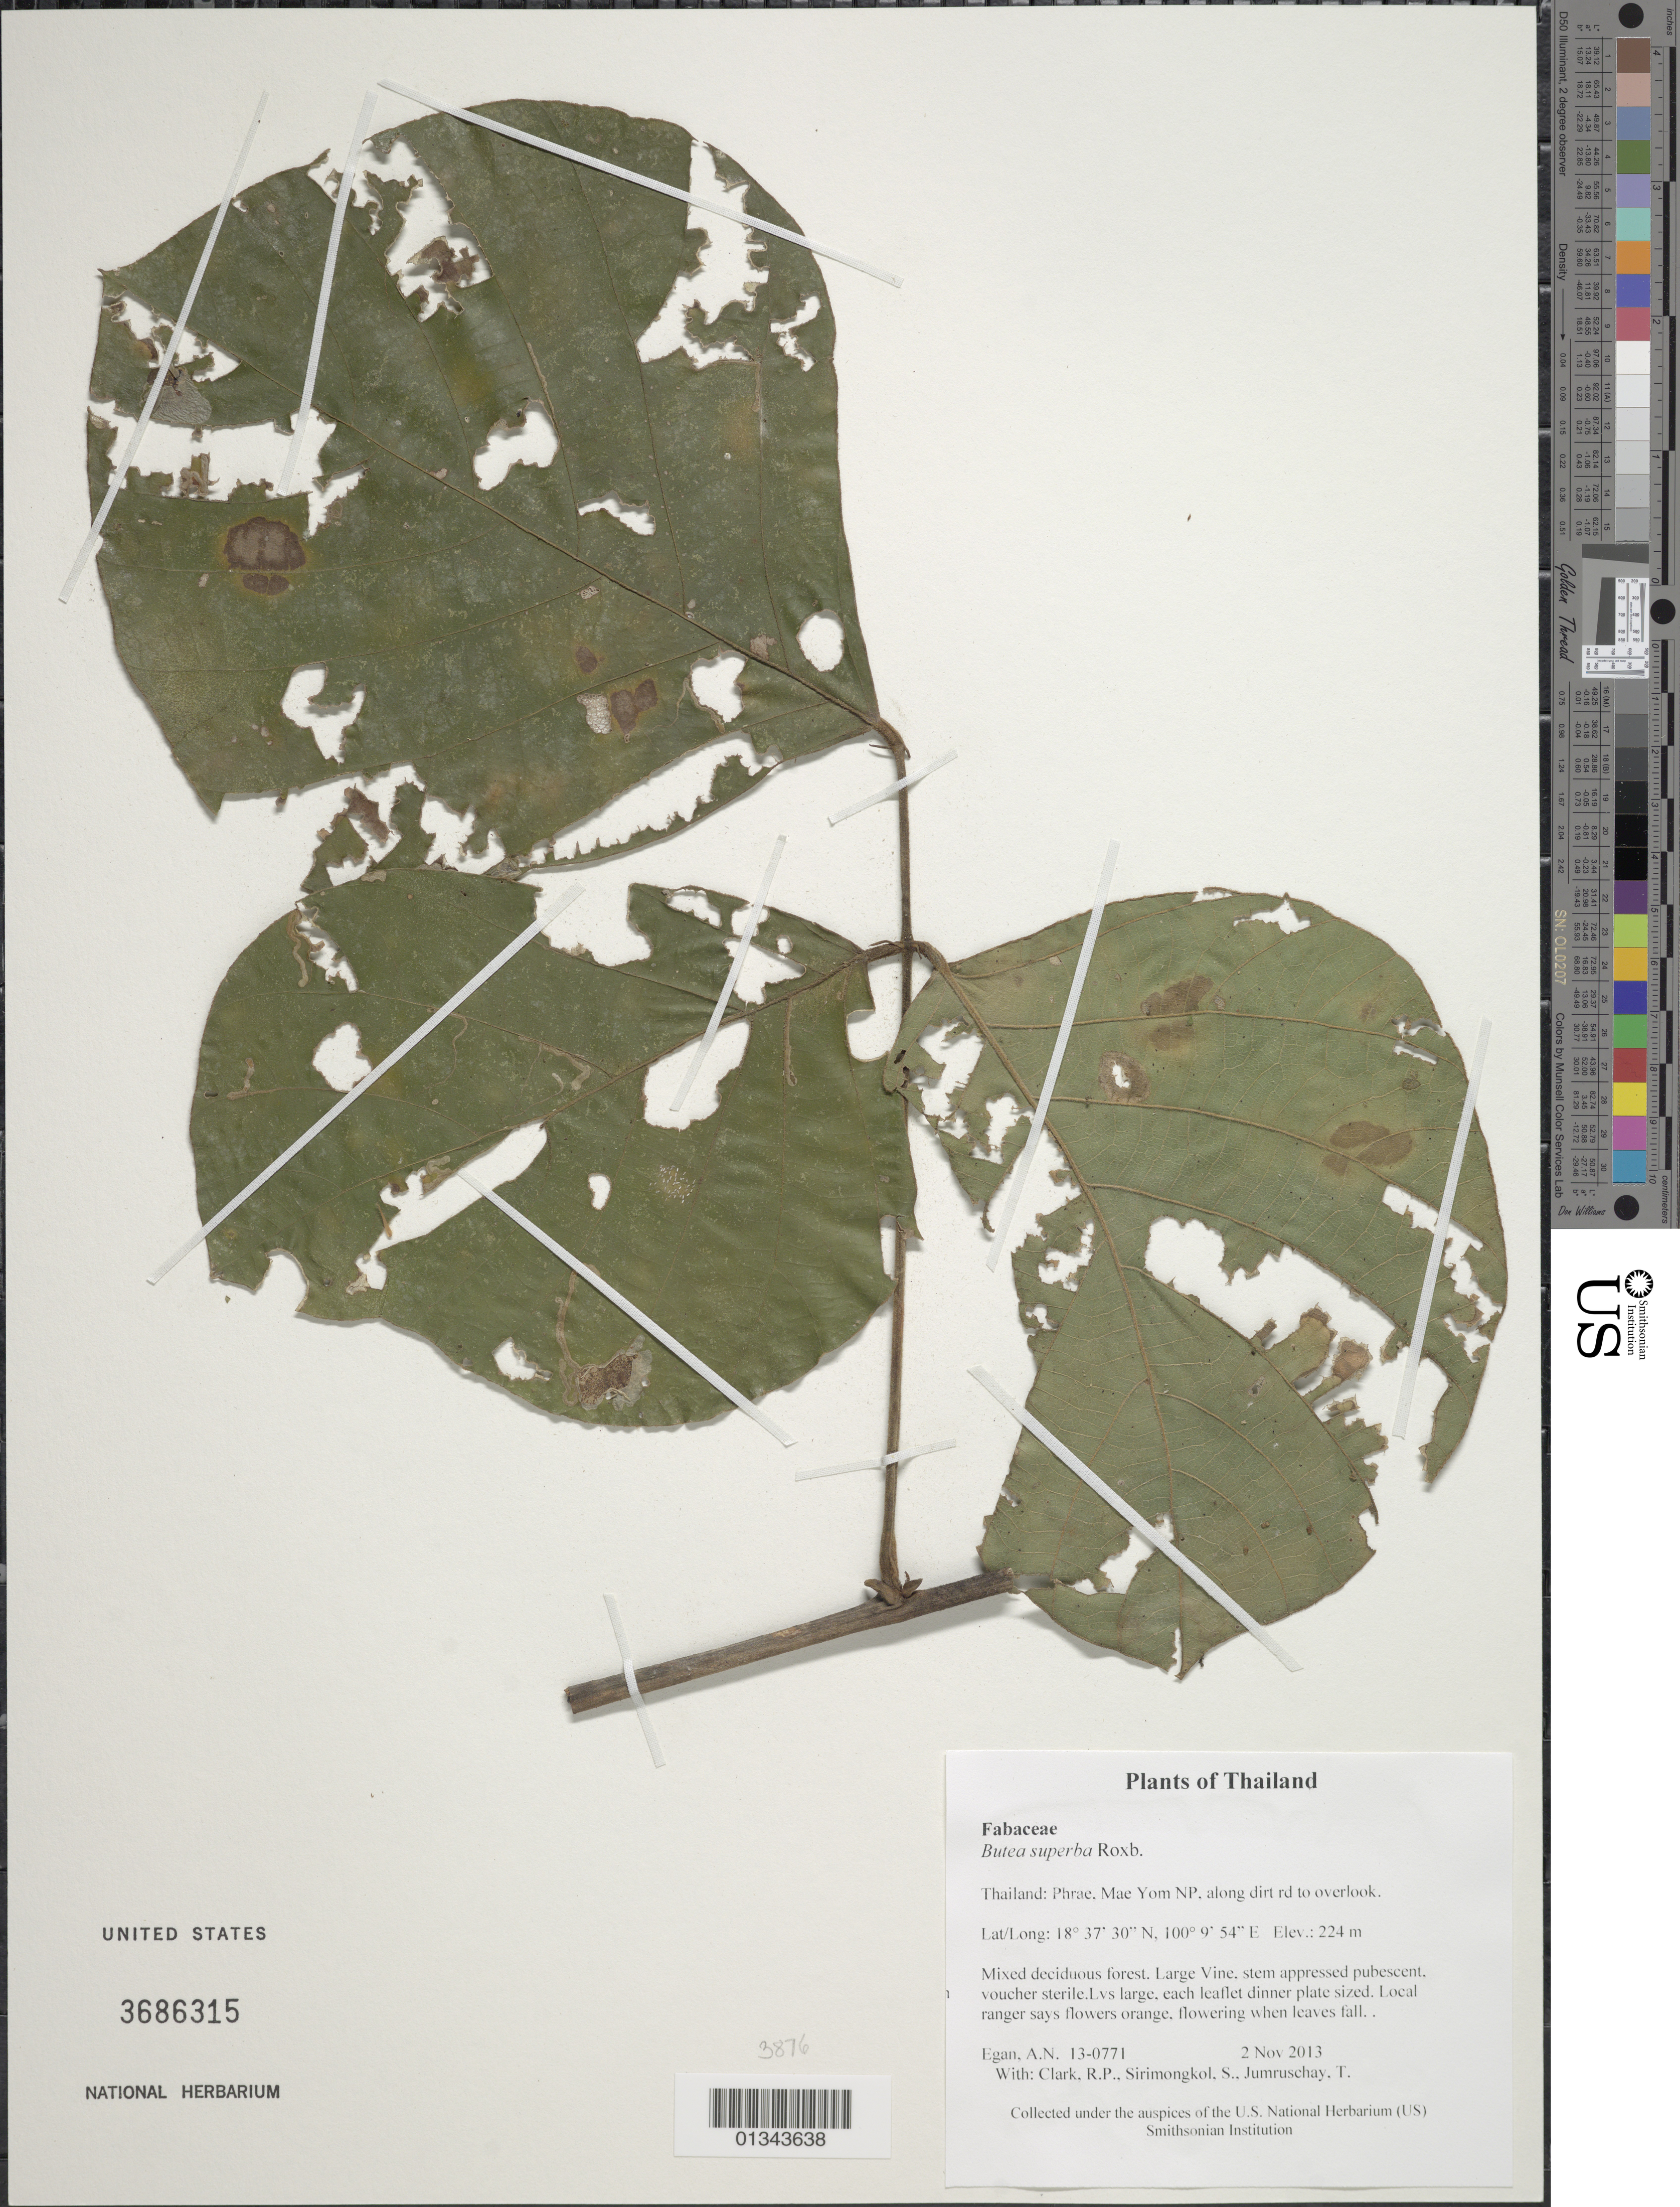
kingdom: Plantae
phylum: Tracheophyta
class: Magnoliopsida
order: Fabales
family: Fabaceae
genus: Butea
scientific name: Butea superba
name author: Roxb.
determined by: Egan, Ashley N., (US), Smithsonian Institution - National Museum of Natural History (UNITED STATES)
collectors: A. N. Egan, R. P. Clark, S. Sirimongkol & T. Jumruschay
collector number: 13-0771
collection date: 2013-11-02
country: Thailand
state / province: Phrae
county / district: Song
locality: Mae Yom NP, along dirt rd to overlook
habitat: Mixed deciduous forest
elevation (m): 224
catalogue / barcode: US 3686315